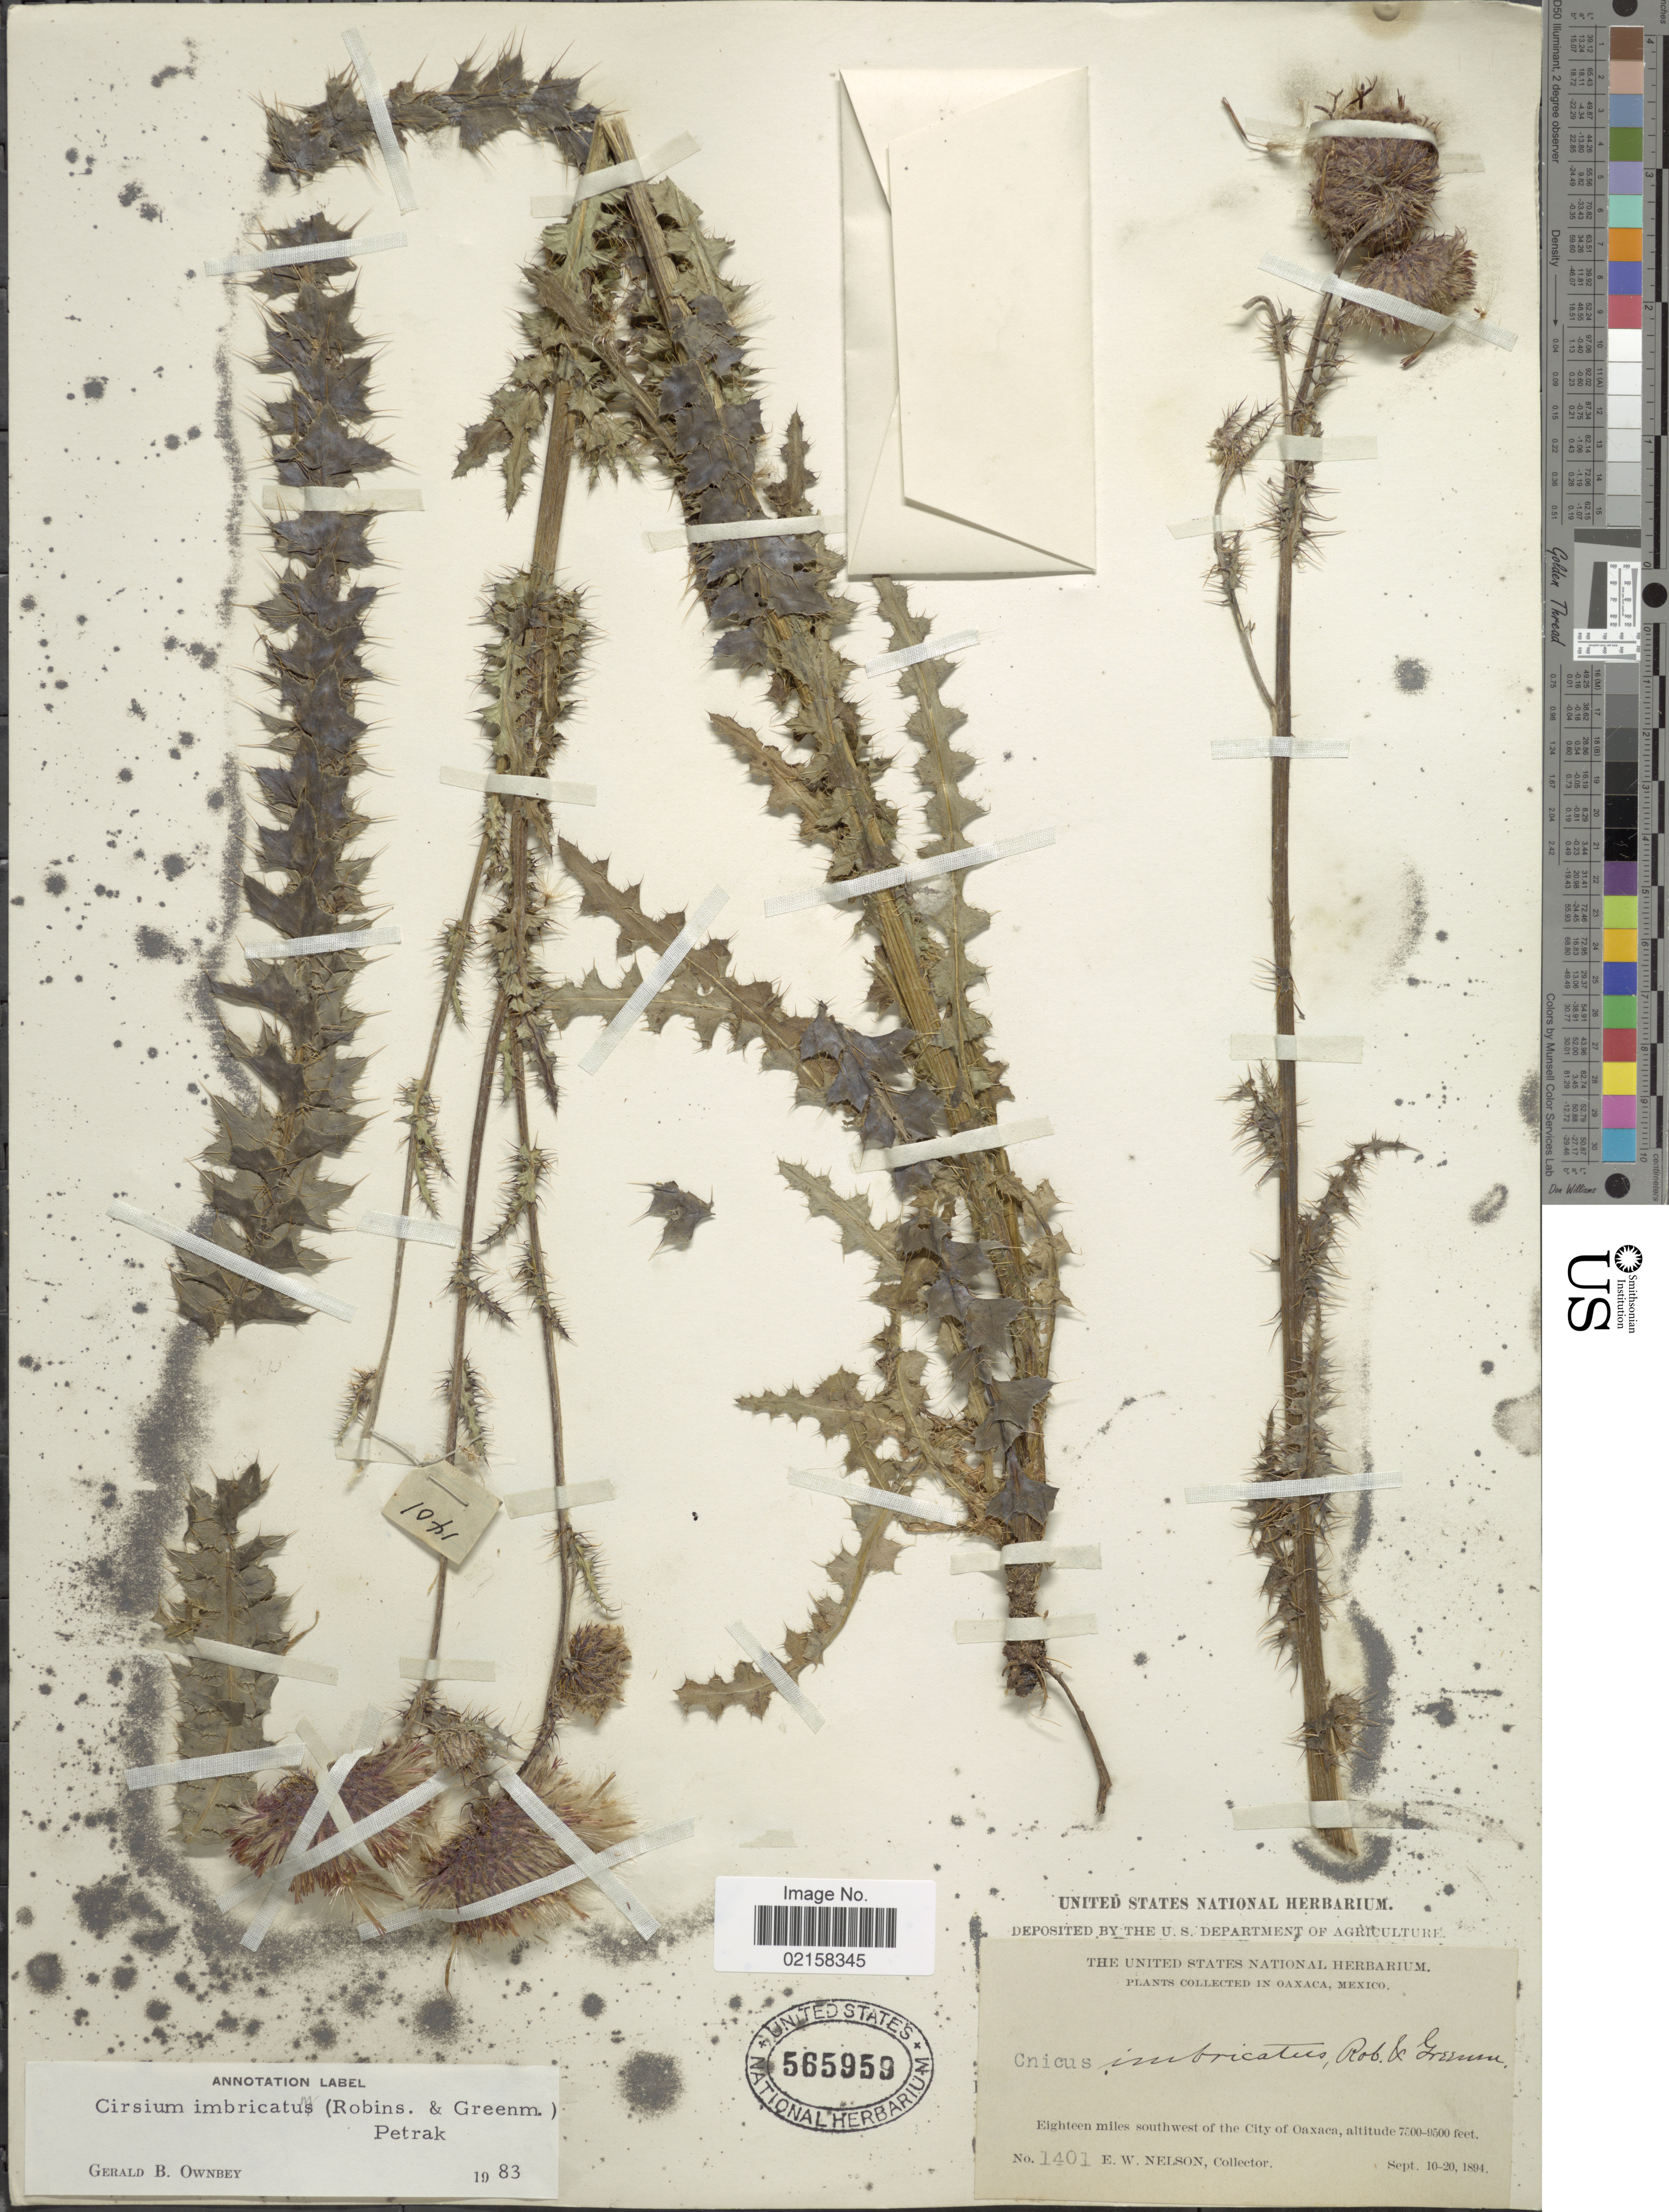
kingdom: Plantae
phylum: Tracheophyta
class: Magnoliopsida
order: Asterales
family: Asteraceae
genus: Cirsium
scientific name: Cirsium imbricatum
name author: (B.L. Rob. & Greenm.) Petr.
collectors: E. W. Nelson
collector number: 1401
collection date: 1894-09-10/1894-09-20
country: Mexico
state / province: Oaxaca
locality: Eighteen miles southwest of the City of Oaxaca.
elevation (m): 2286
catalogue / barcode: US 565959